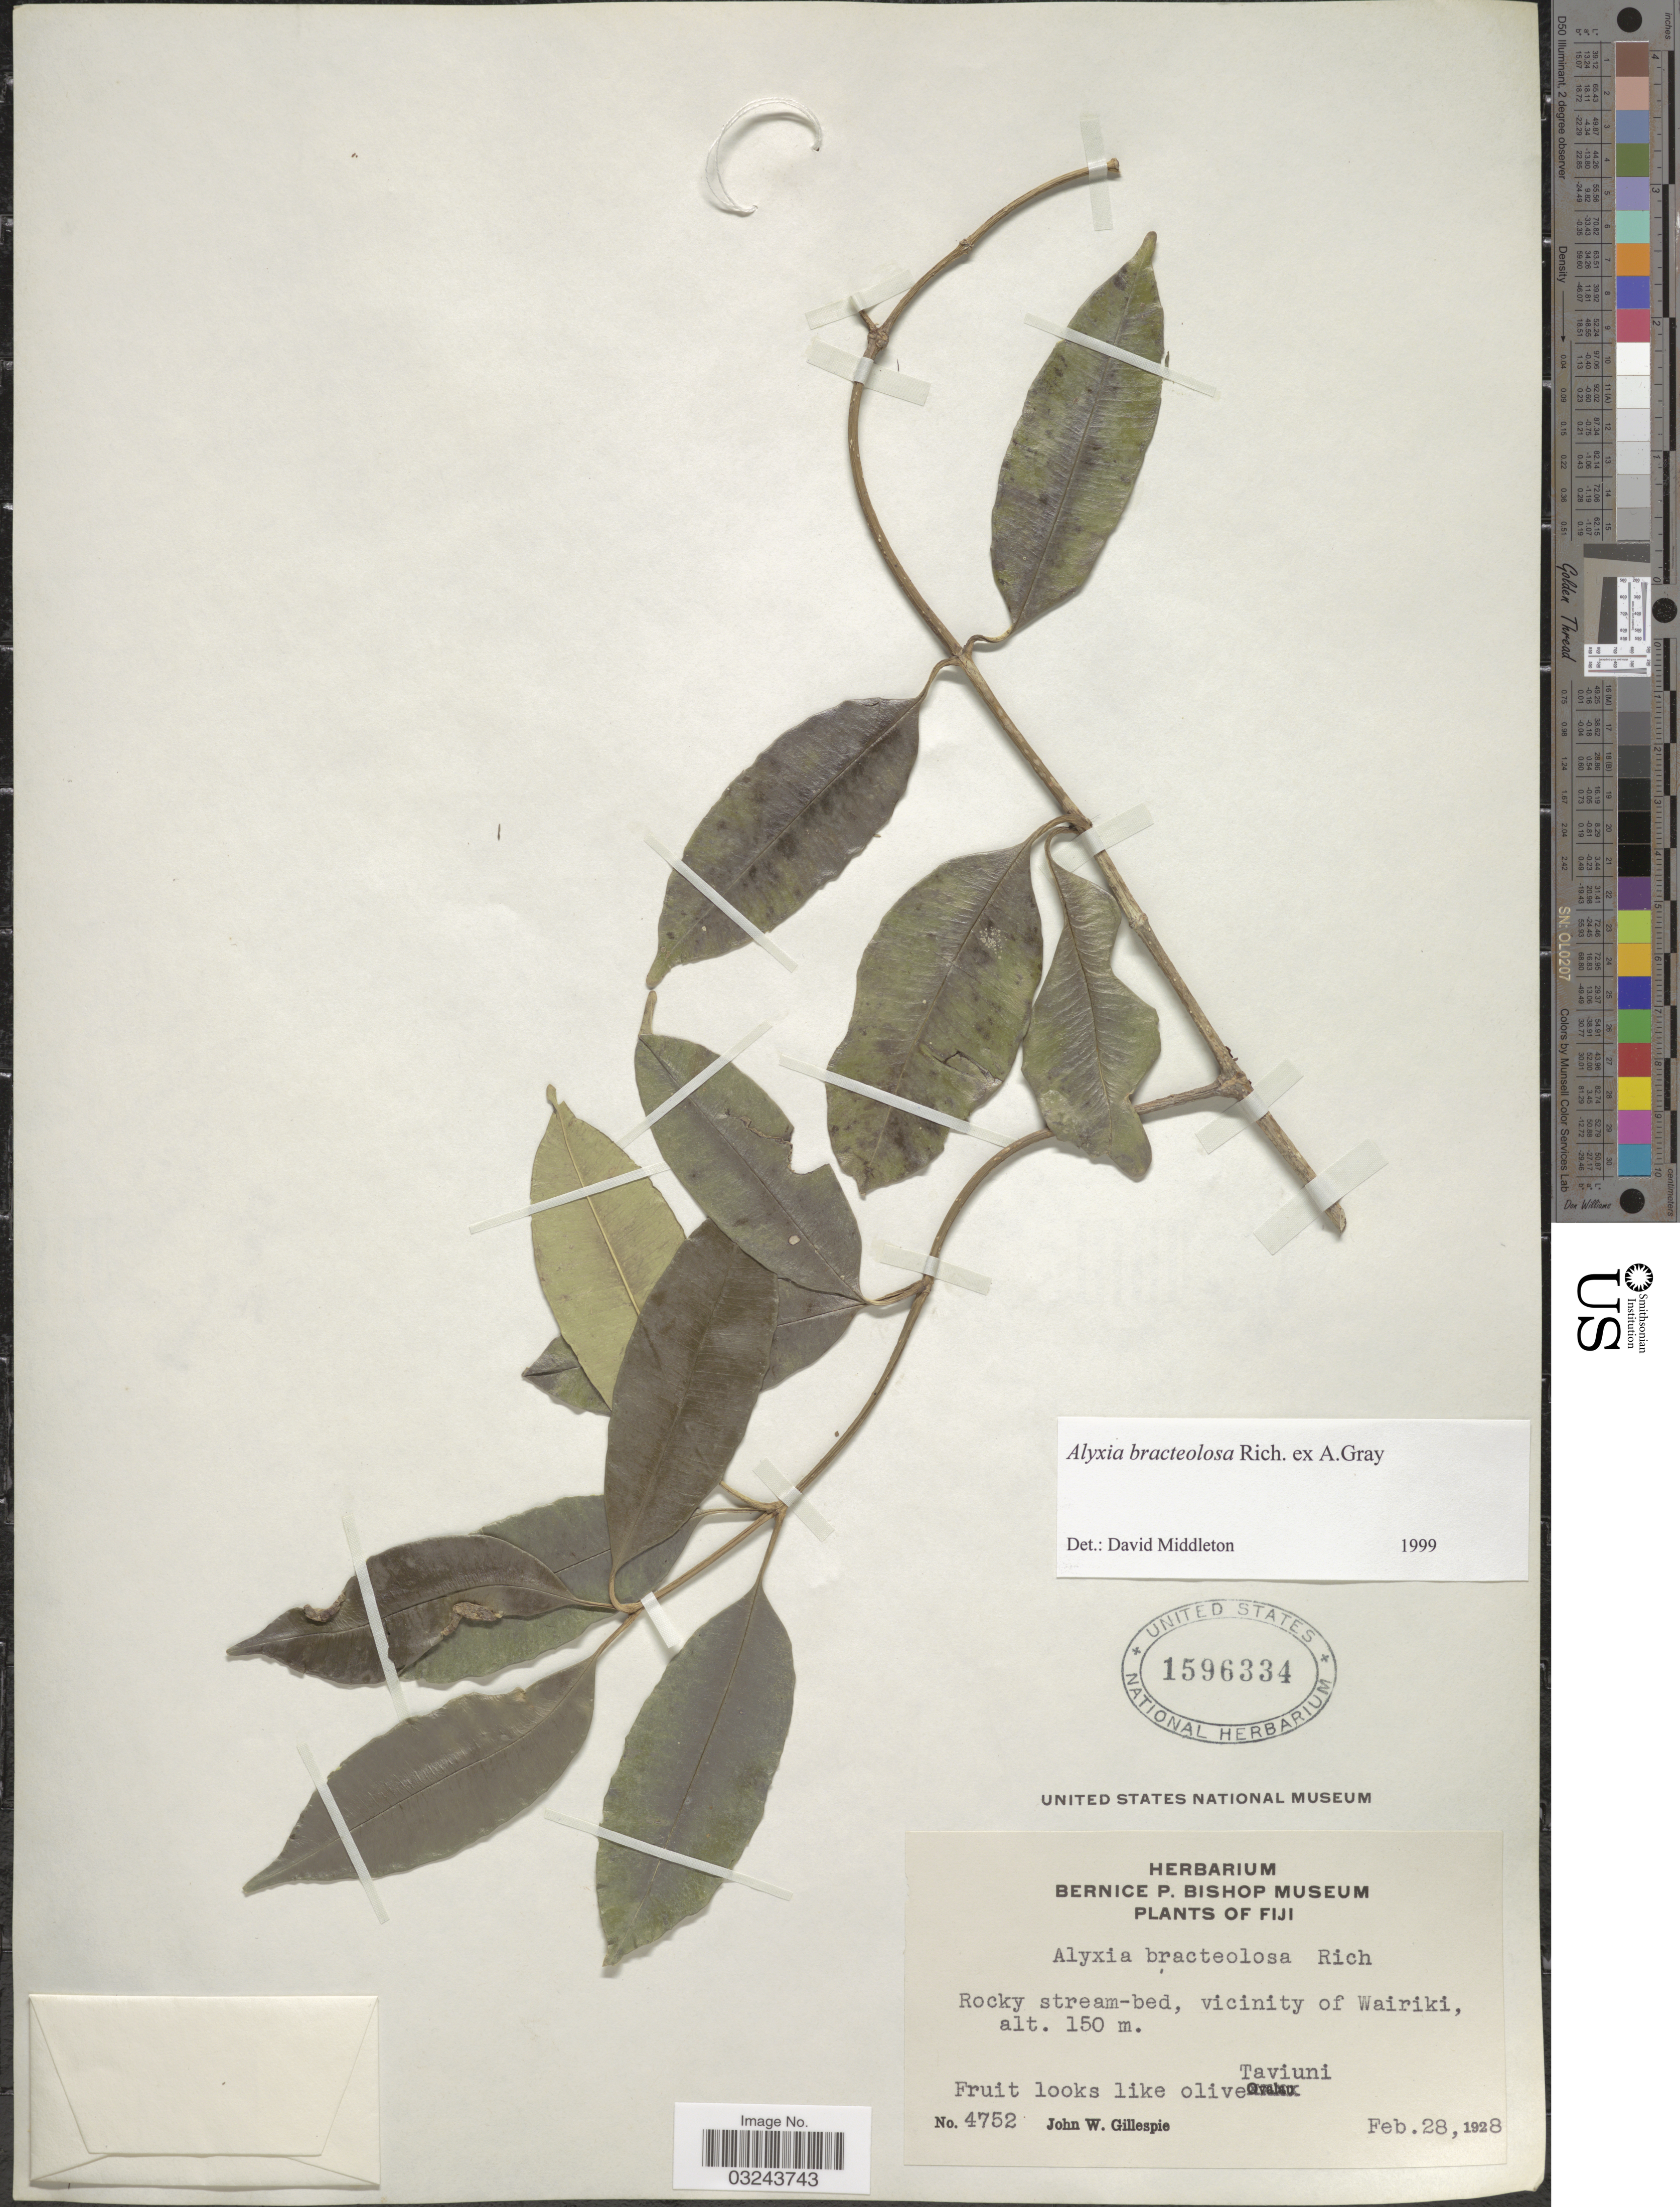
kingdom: Plantae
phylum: Tracheophyta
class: Magnoliopsida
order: Gentianales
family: Apocynaceae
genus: Alyxia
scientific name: Alyxia bracteolosa var. angustifolia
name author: A. Gray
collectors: J. W. Gillespie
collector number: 4752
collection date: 1928-02-28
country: Fiji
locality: Vicinity of Wairiki.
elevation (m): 150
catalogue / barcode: US 1596334